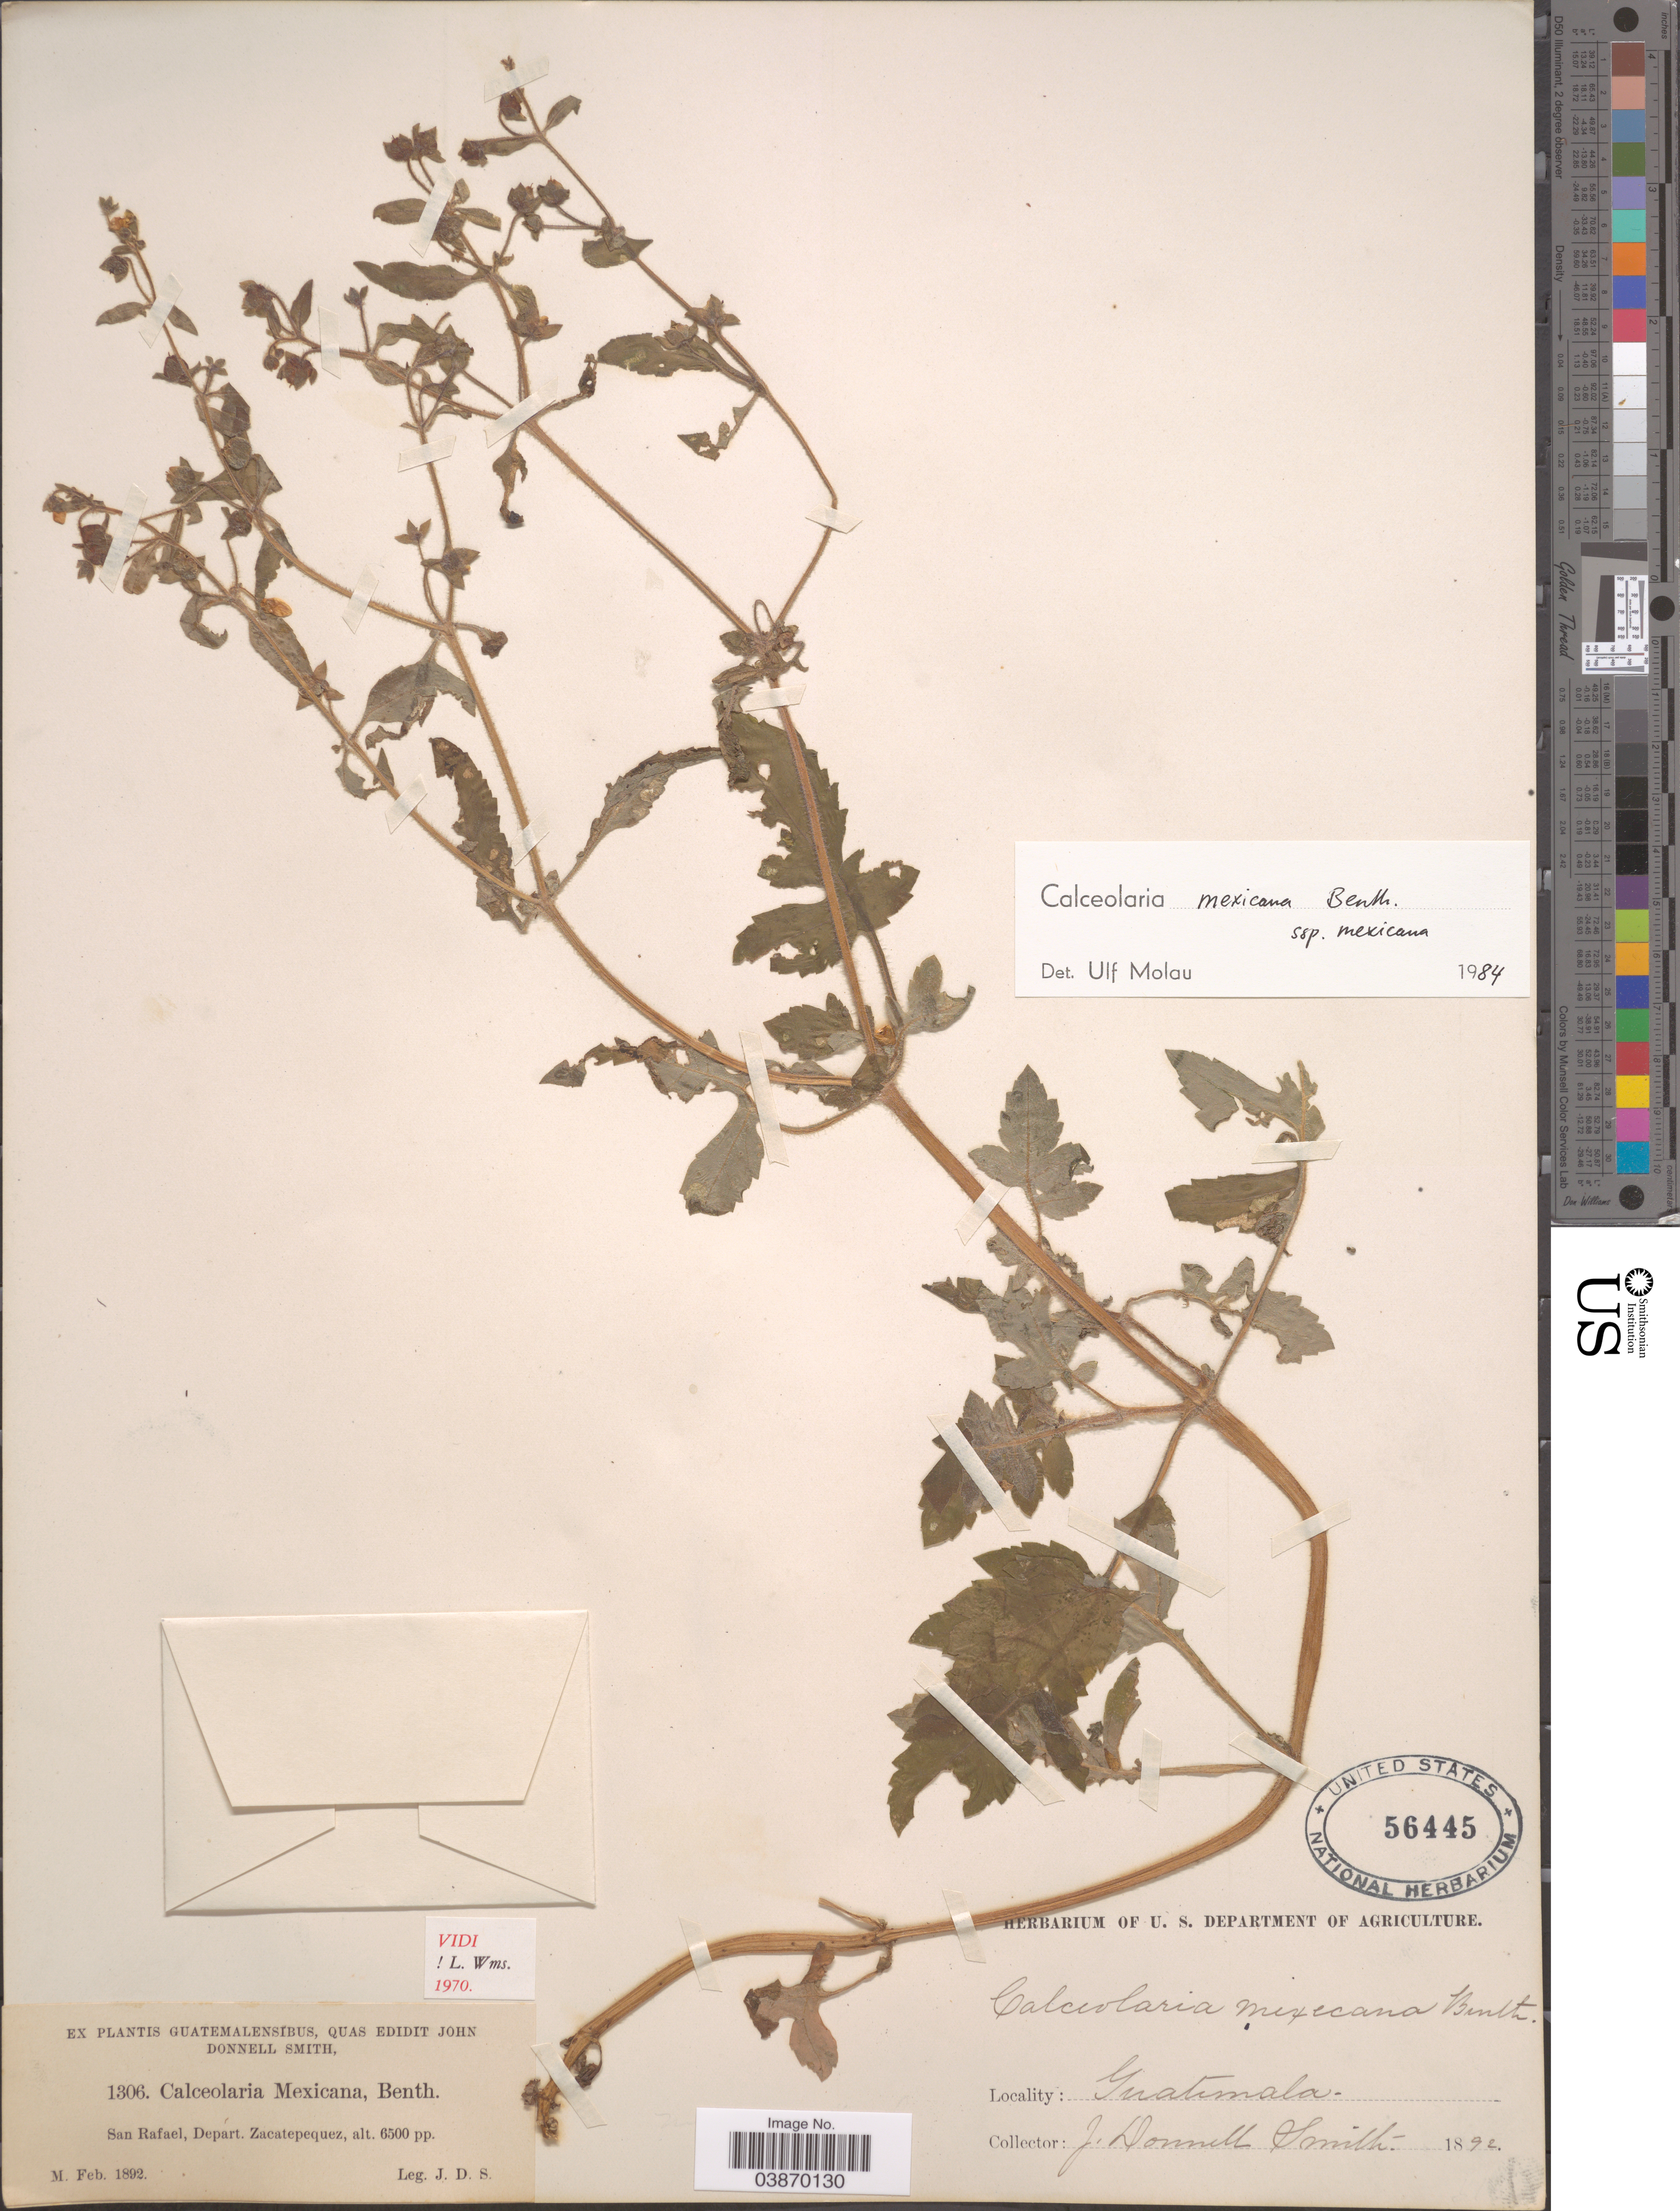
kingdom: Plantae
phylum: Tracheophyta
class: Magnoliopsida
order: Lamiales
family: Calceolariaceae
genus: Calceolaria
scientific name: Calceolaria mexicana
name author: Benth.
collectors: J. Donnell Smith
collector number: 1306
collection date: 1892-02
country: Guatemala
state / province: Sacatepequez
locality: San Rafael, Depart. Zacatepequez.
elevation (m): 1981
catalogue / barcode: US 56445